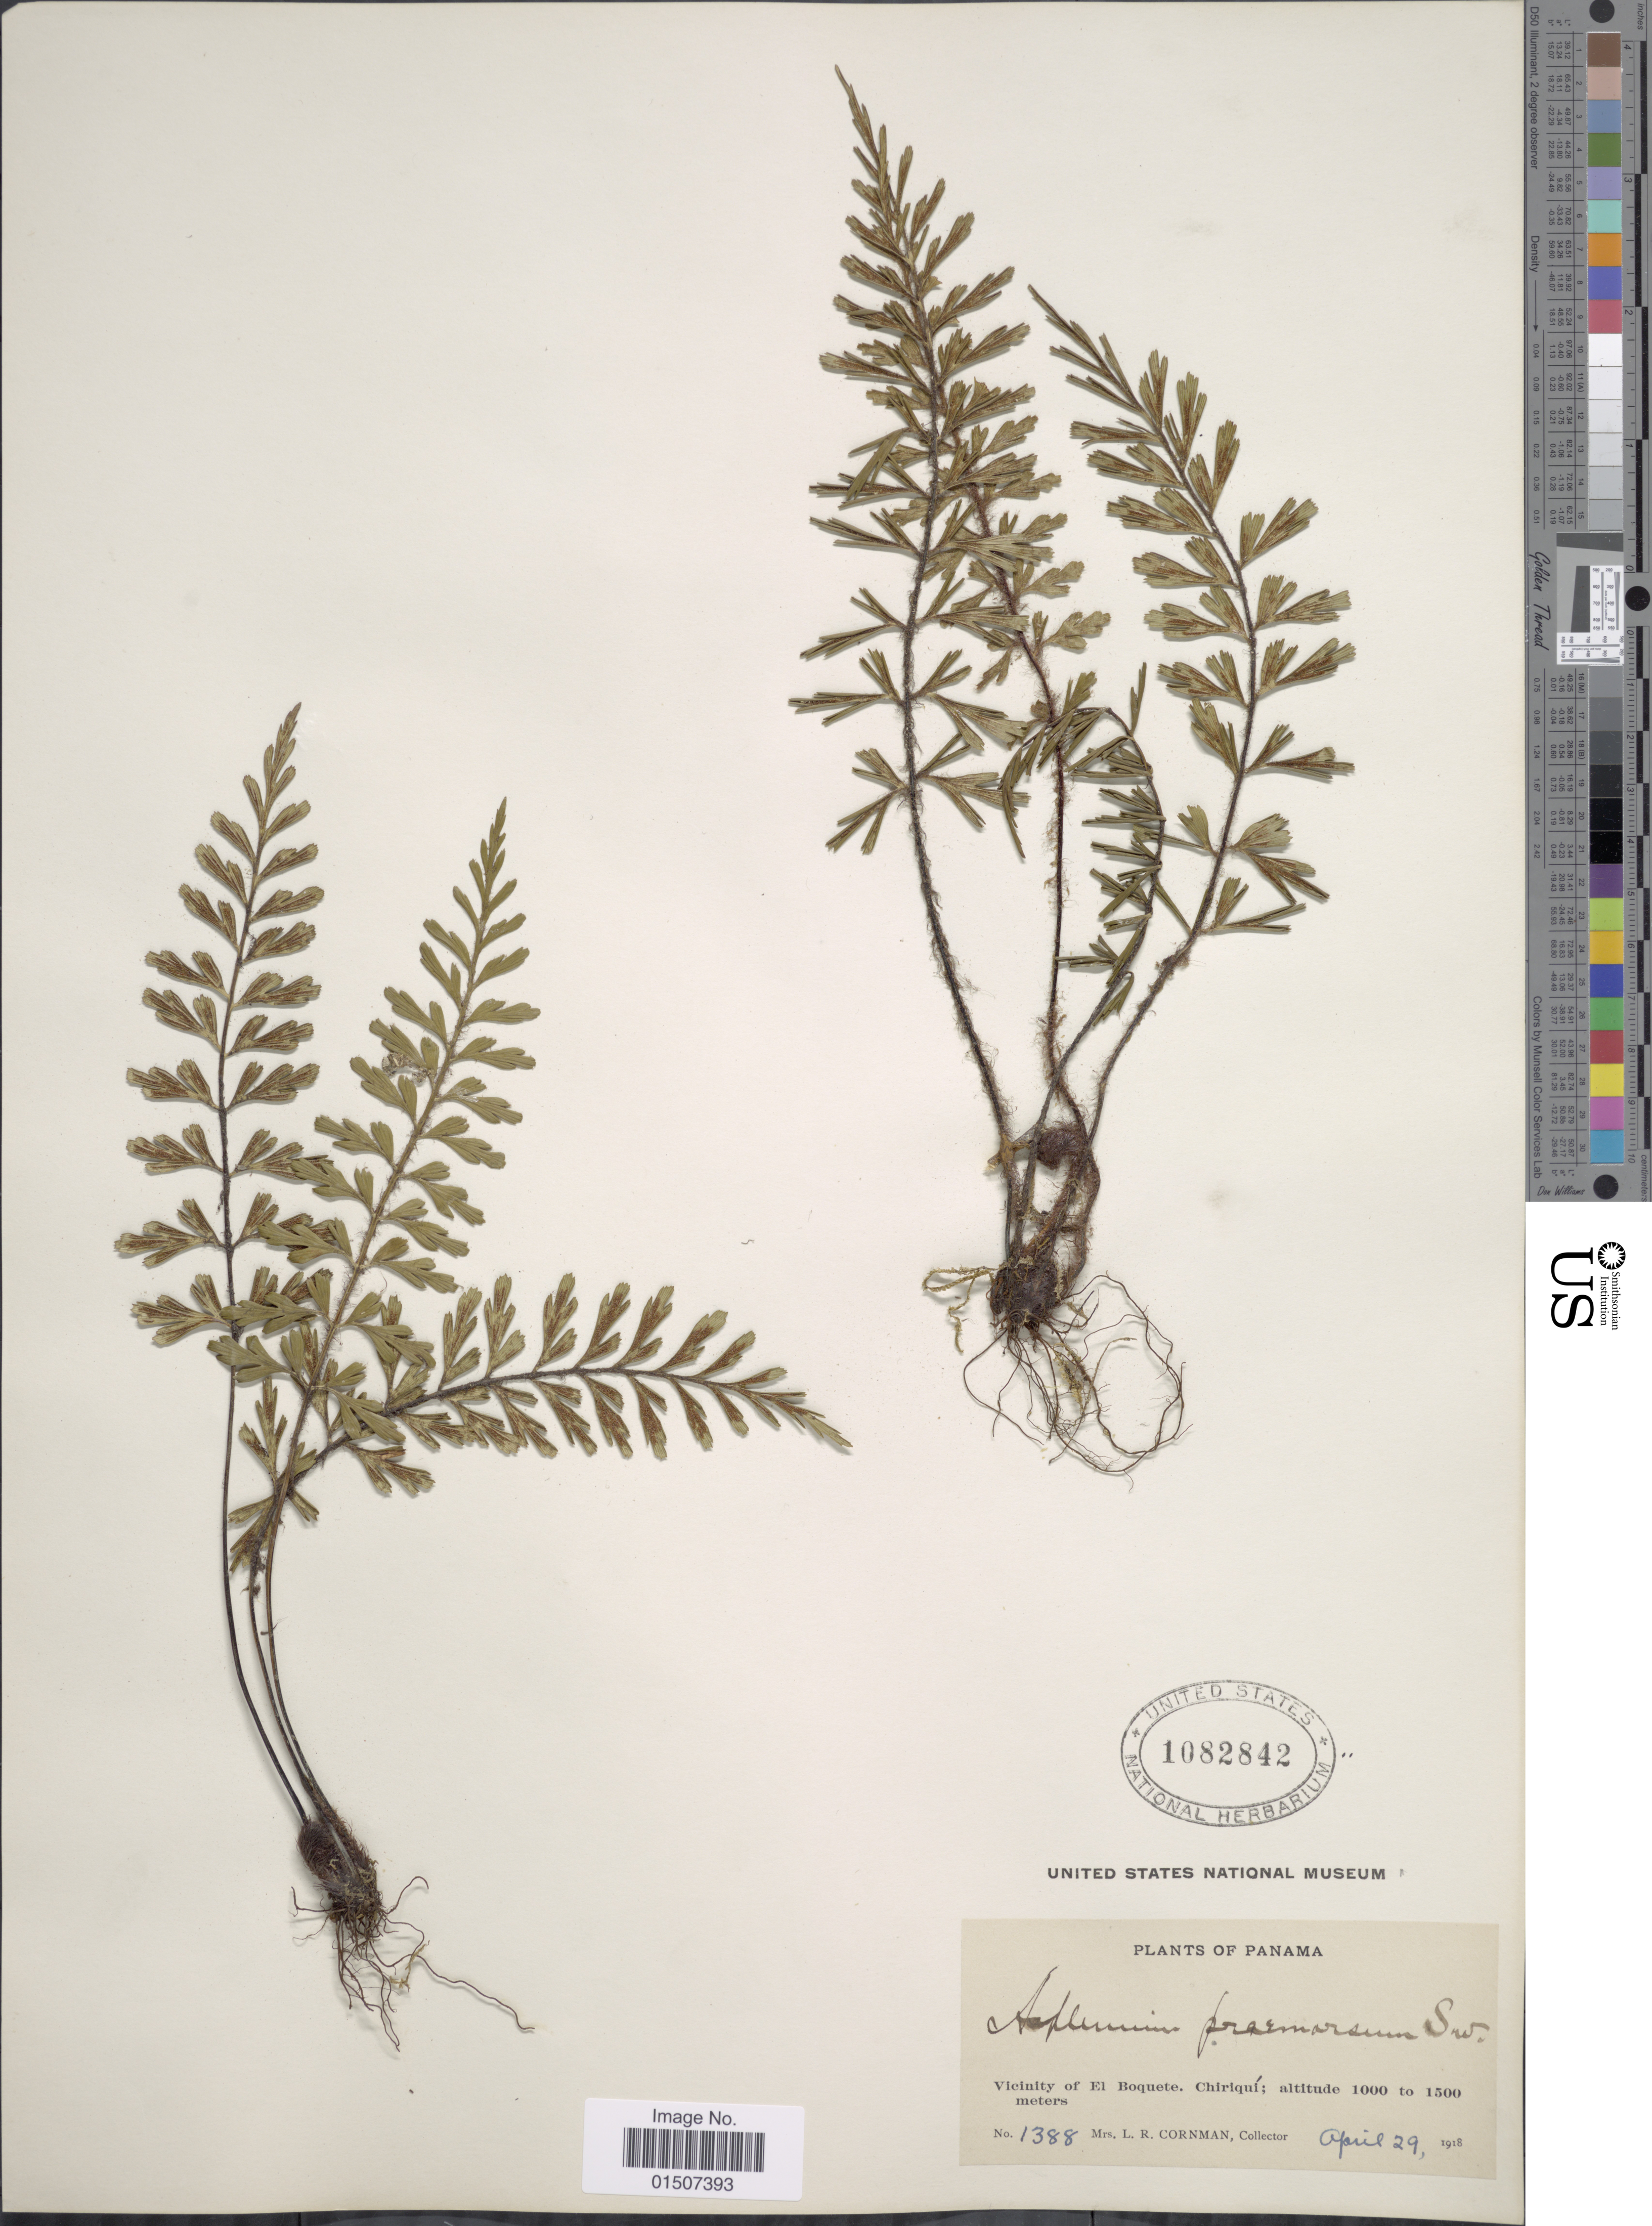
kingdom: Plantae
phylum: Tracheophyta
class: Polypodiopsida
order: Polypodiales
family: Aspleniaceae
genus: Asplenium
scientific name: Asplenium praemorsum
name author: Sw.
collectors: L. Cornman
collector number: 1388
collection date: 1918-04-29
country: Panama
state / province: Chiriqui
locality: Vicinity of El Boquete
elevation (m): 1000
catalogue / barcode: US 1082842